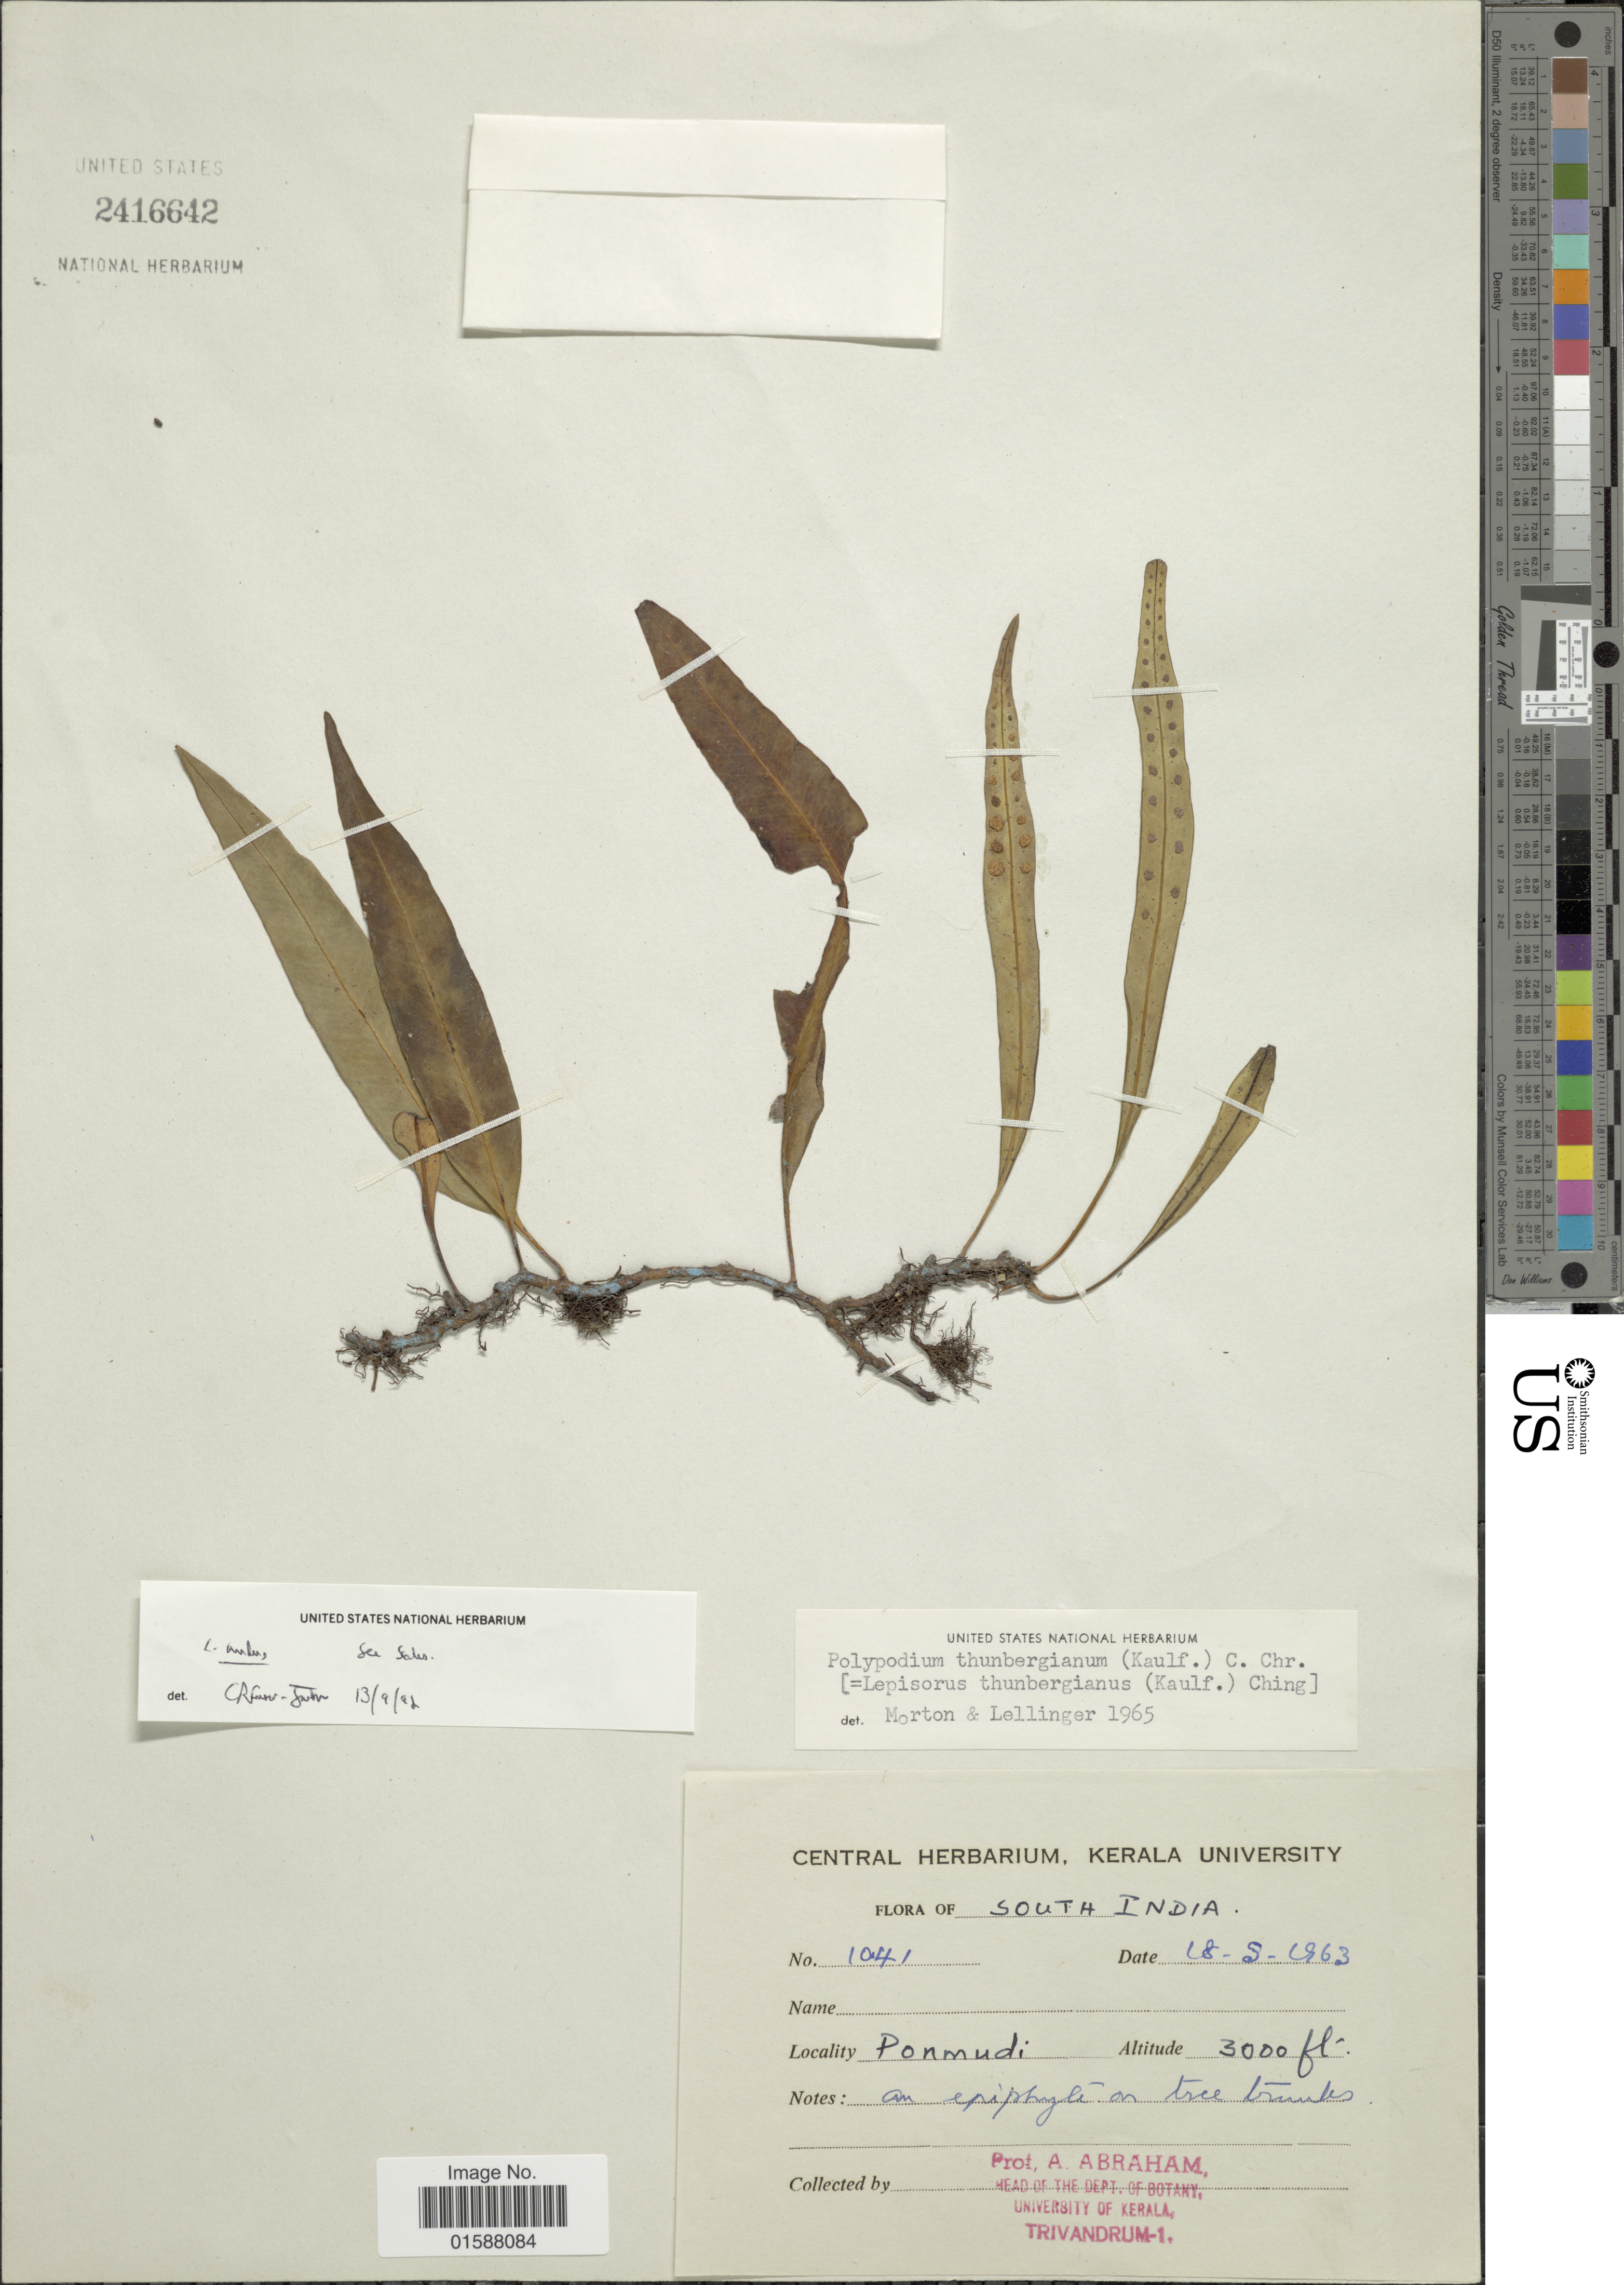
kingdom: Plantae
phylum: Tracheophyta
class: Polypodiopsida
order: Polypodiales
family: Polypodiaceae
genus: Lepisorus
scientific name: Lepisorus thunbergianus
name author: (Kaulf.) Ching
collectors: A. Abraham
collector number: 1041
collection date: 1963-08-18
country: India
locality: South India. Ponmudi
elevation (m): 914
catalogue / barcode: US 2416642